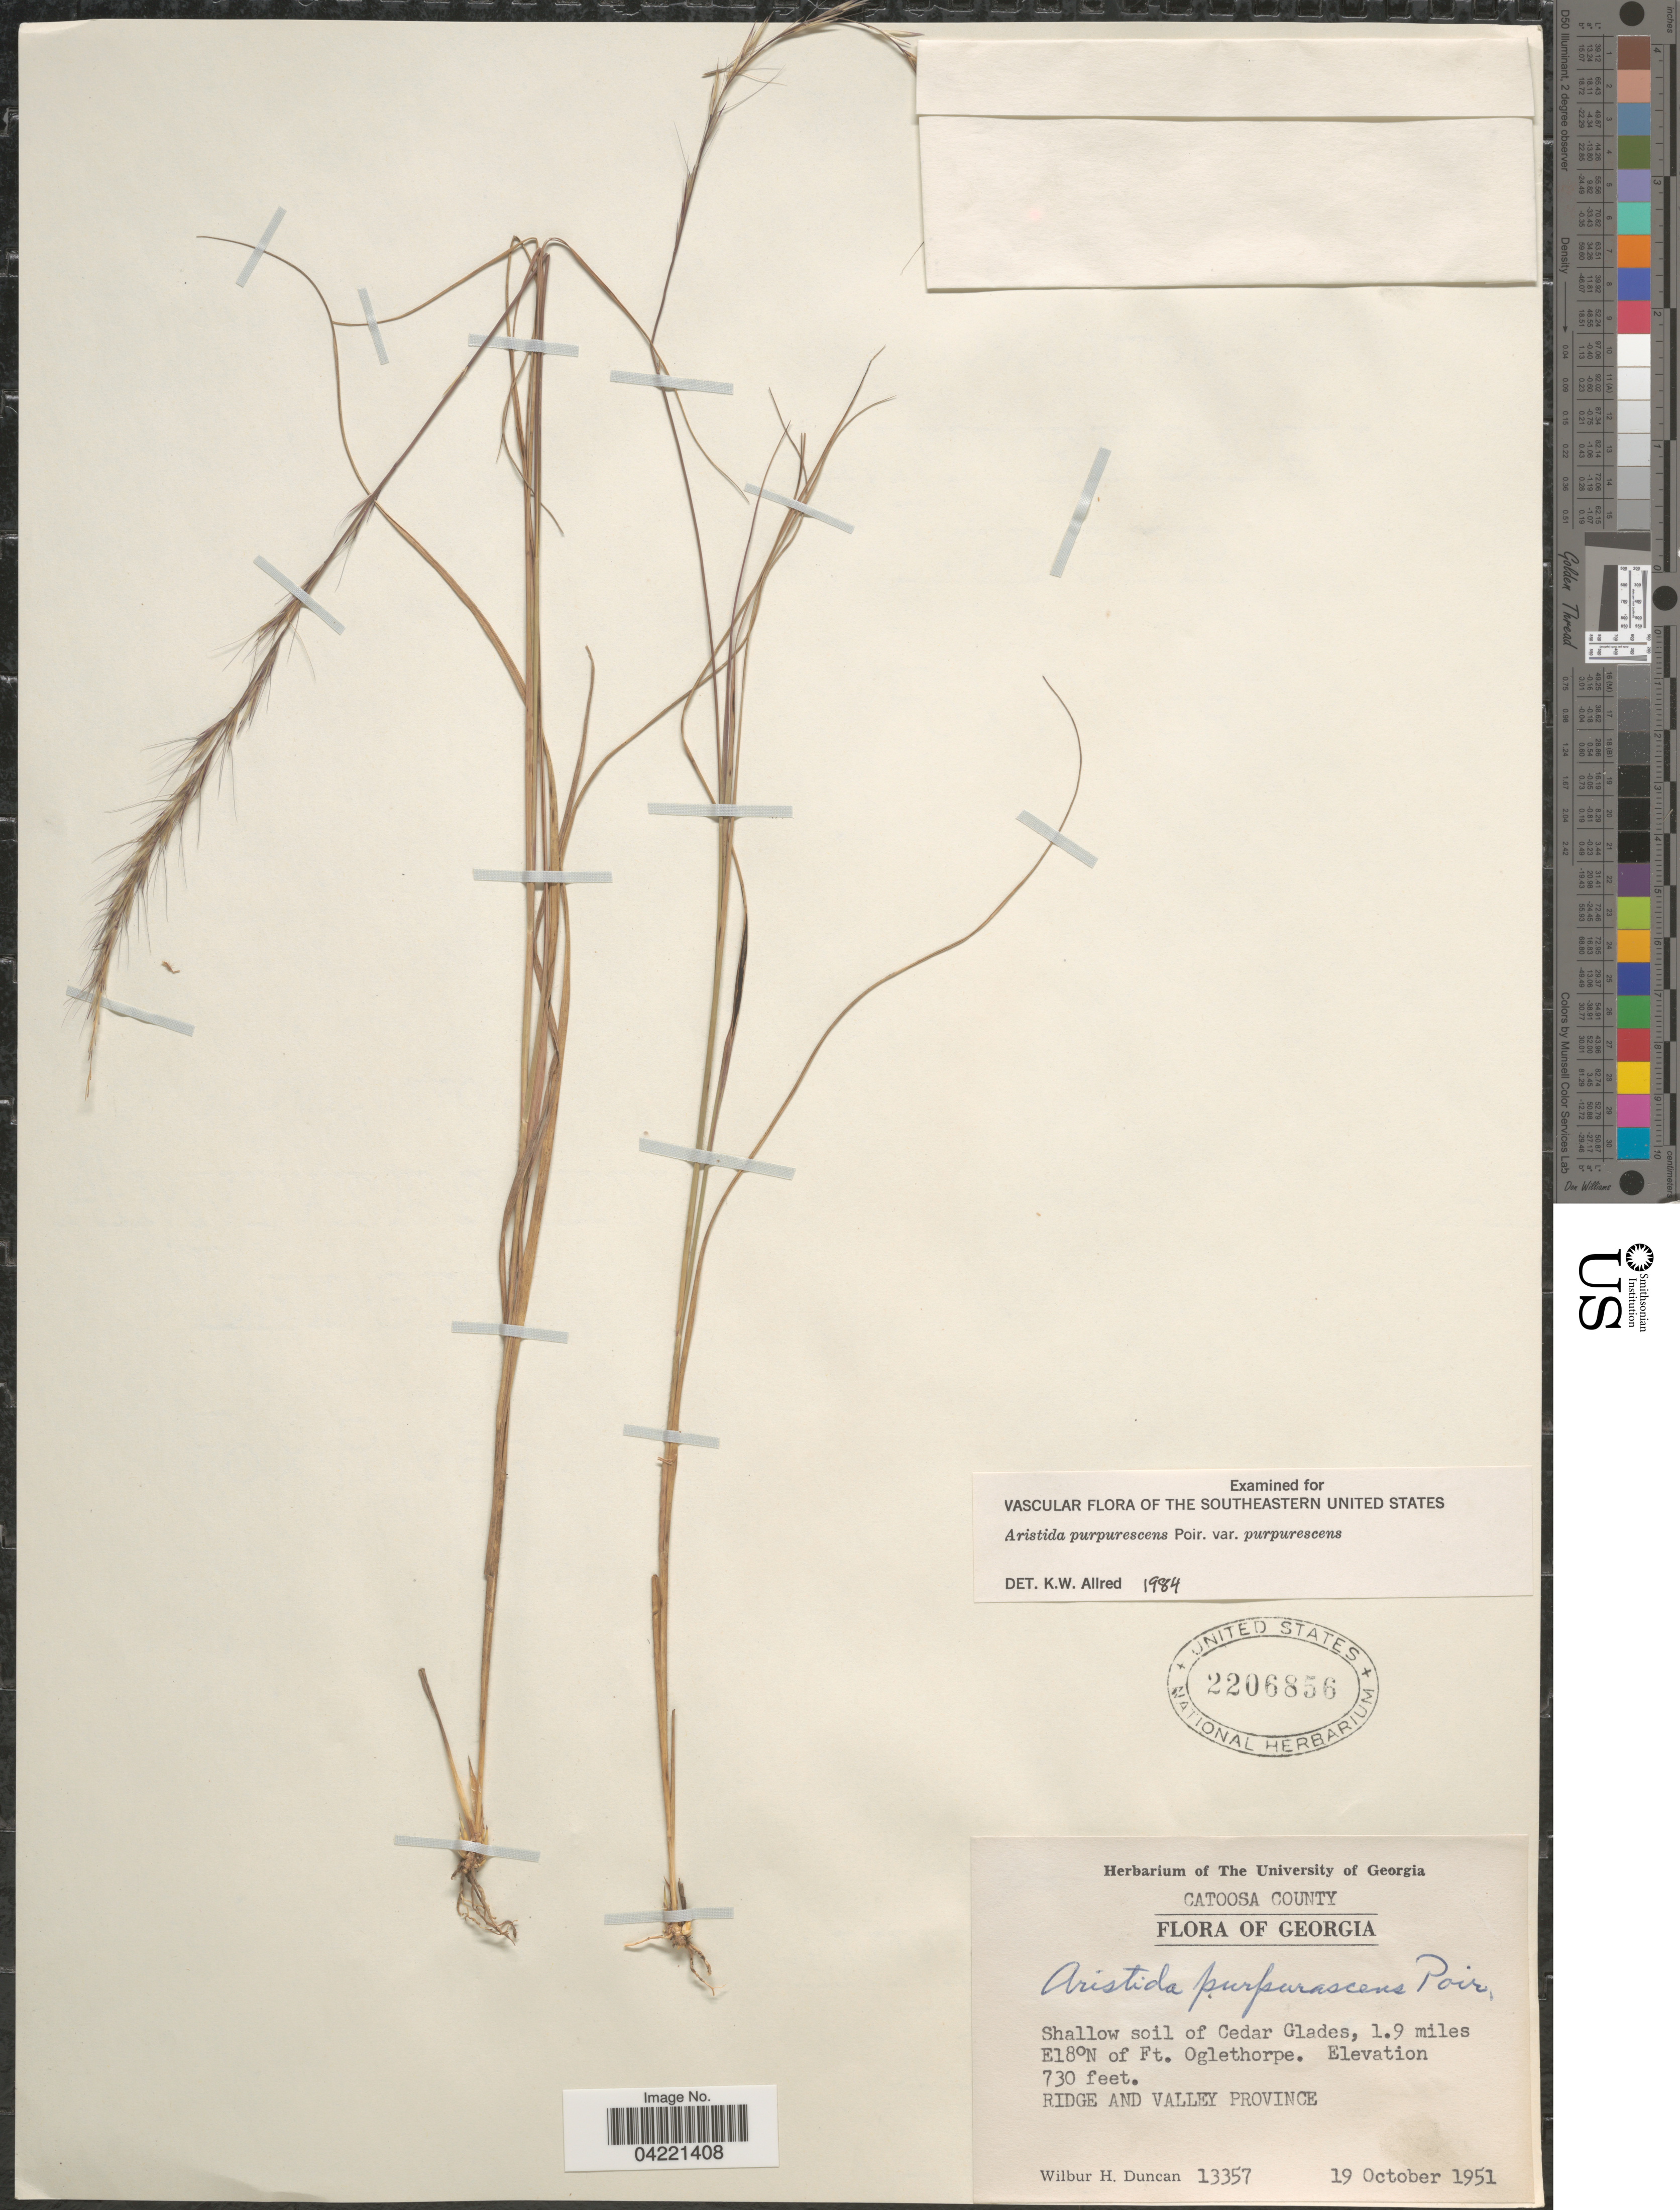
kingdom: Plantae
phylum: Tracheophyta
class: Liliopsida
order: Poales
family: Poaceae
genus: Aristida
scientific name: Aristida purpurascens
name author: Poir.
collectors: W. H. Duncan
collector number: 13357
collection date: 1951-10-19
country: United States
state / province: Georgia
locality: Catoosa County. Shallow soil of Cedar Glades, 1.9 miles E18°N of Ft. Oglethorpe. Ridge and Valley Province.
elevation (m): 223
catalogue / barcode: US 2206856